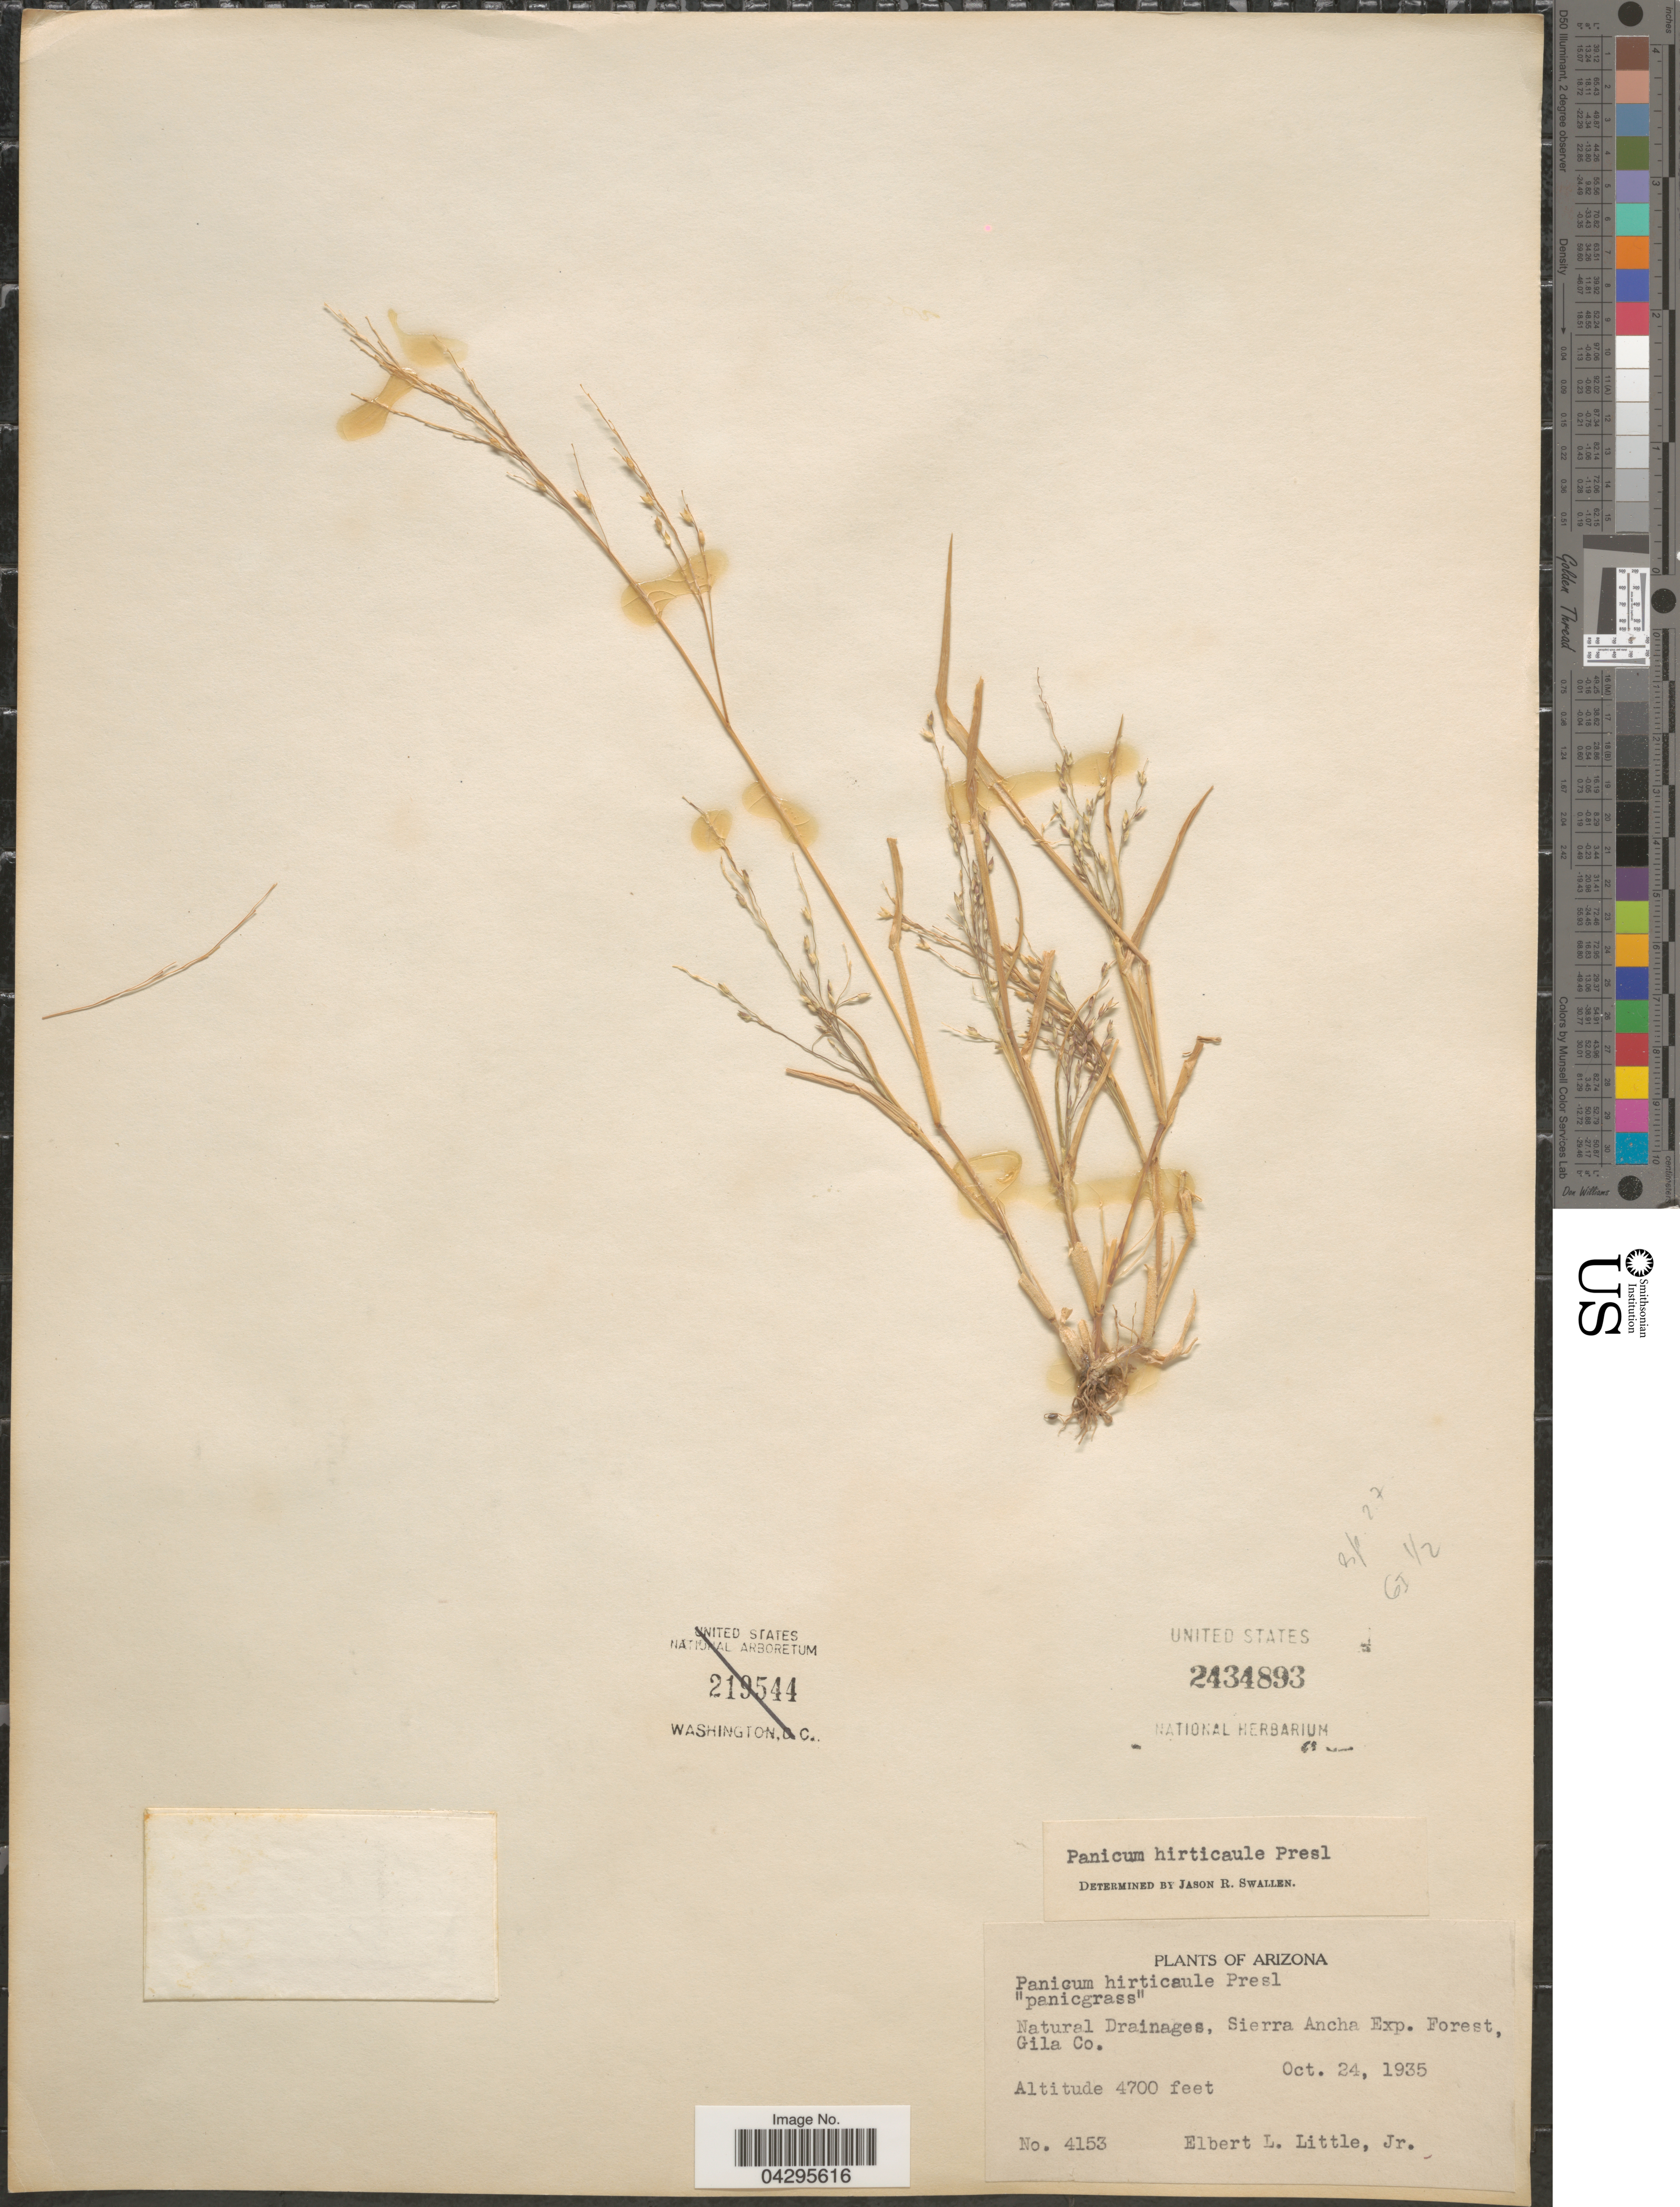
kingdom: Plantae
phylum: Tracheophyta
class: Liliopsida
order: Poales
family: Poaceae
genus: Panicum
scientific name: Panicum hirticaule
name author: J. Presl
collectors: E. L. Little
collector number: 4153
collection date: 1935-10-24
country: United States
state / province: Arizona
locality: Natural Drainages, Sierra Ancha Exp. Forest, Gila Co.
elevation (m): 1433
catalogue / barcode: US 2434893